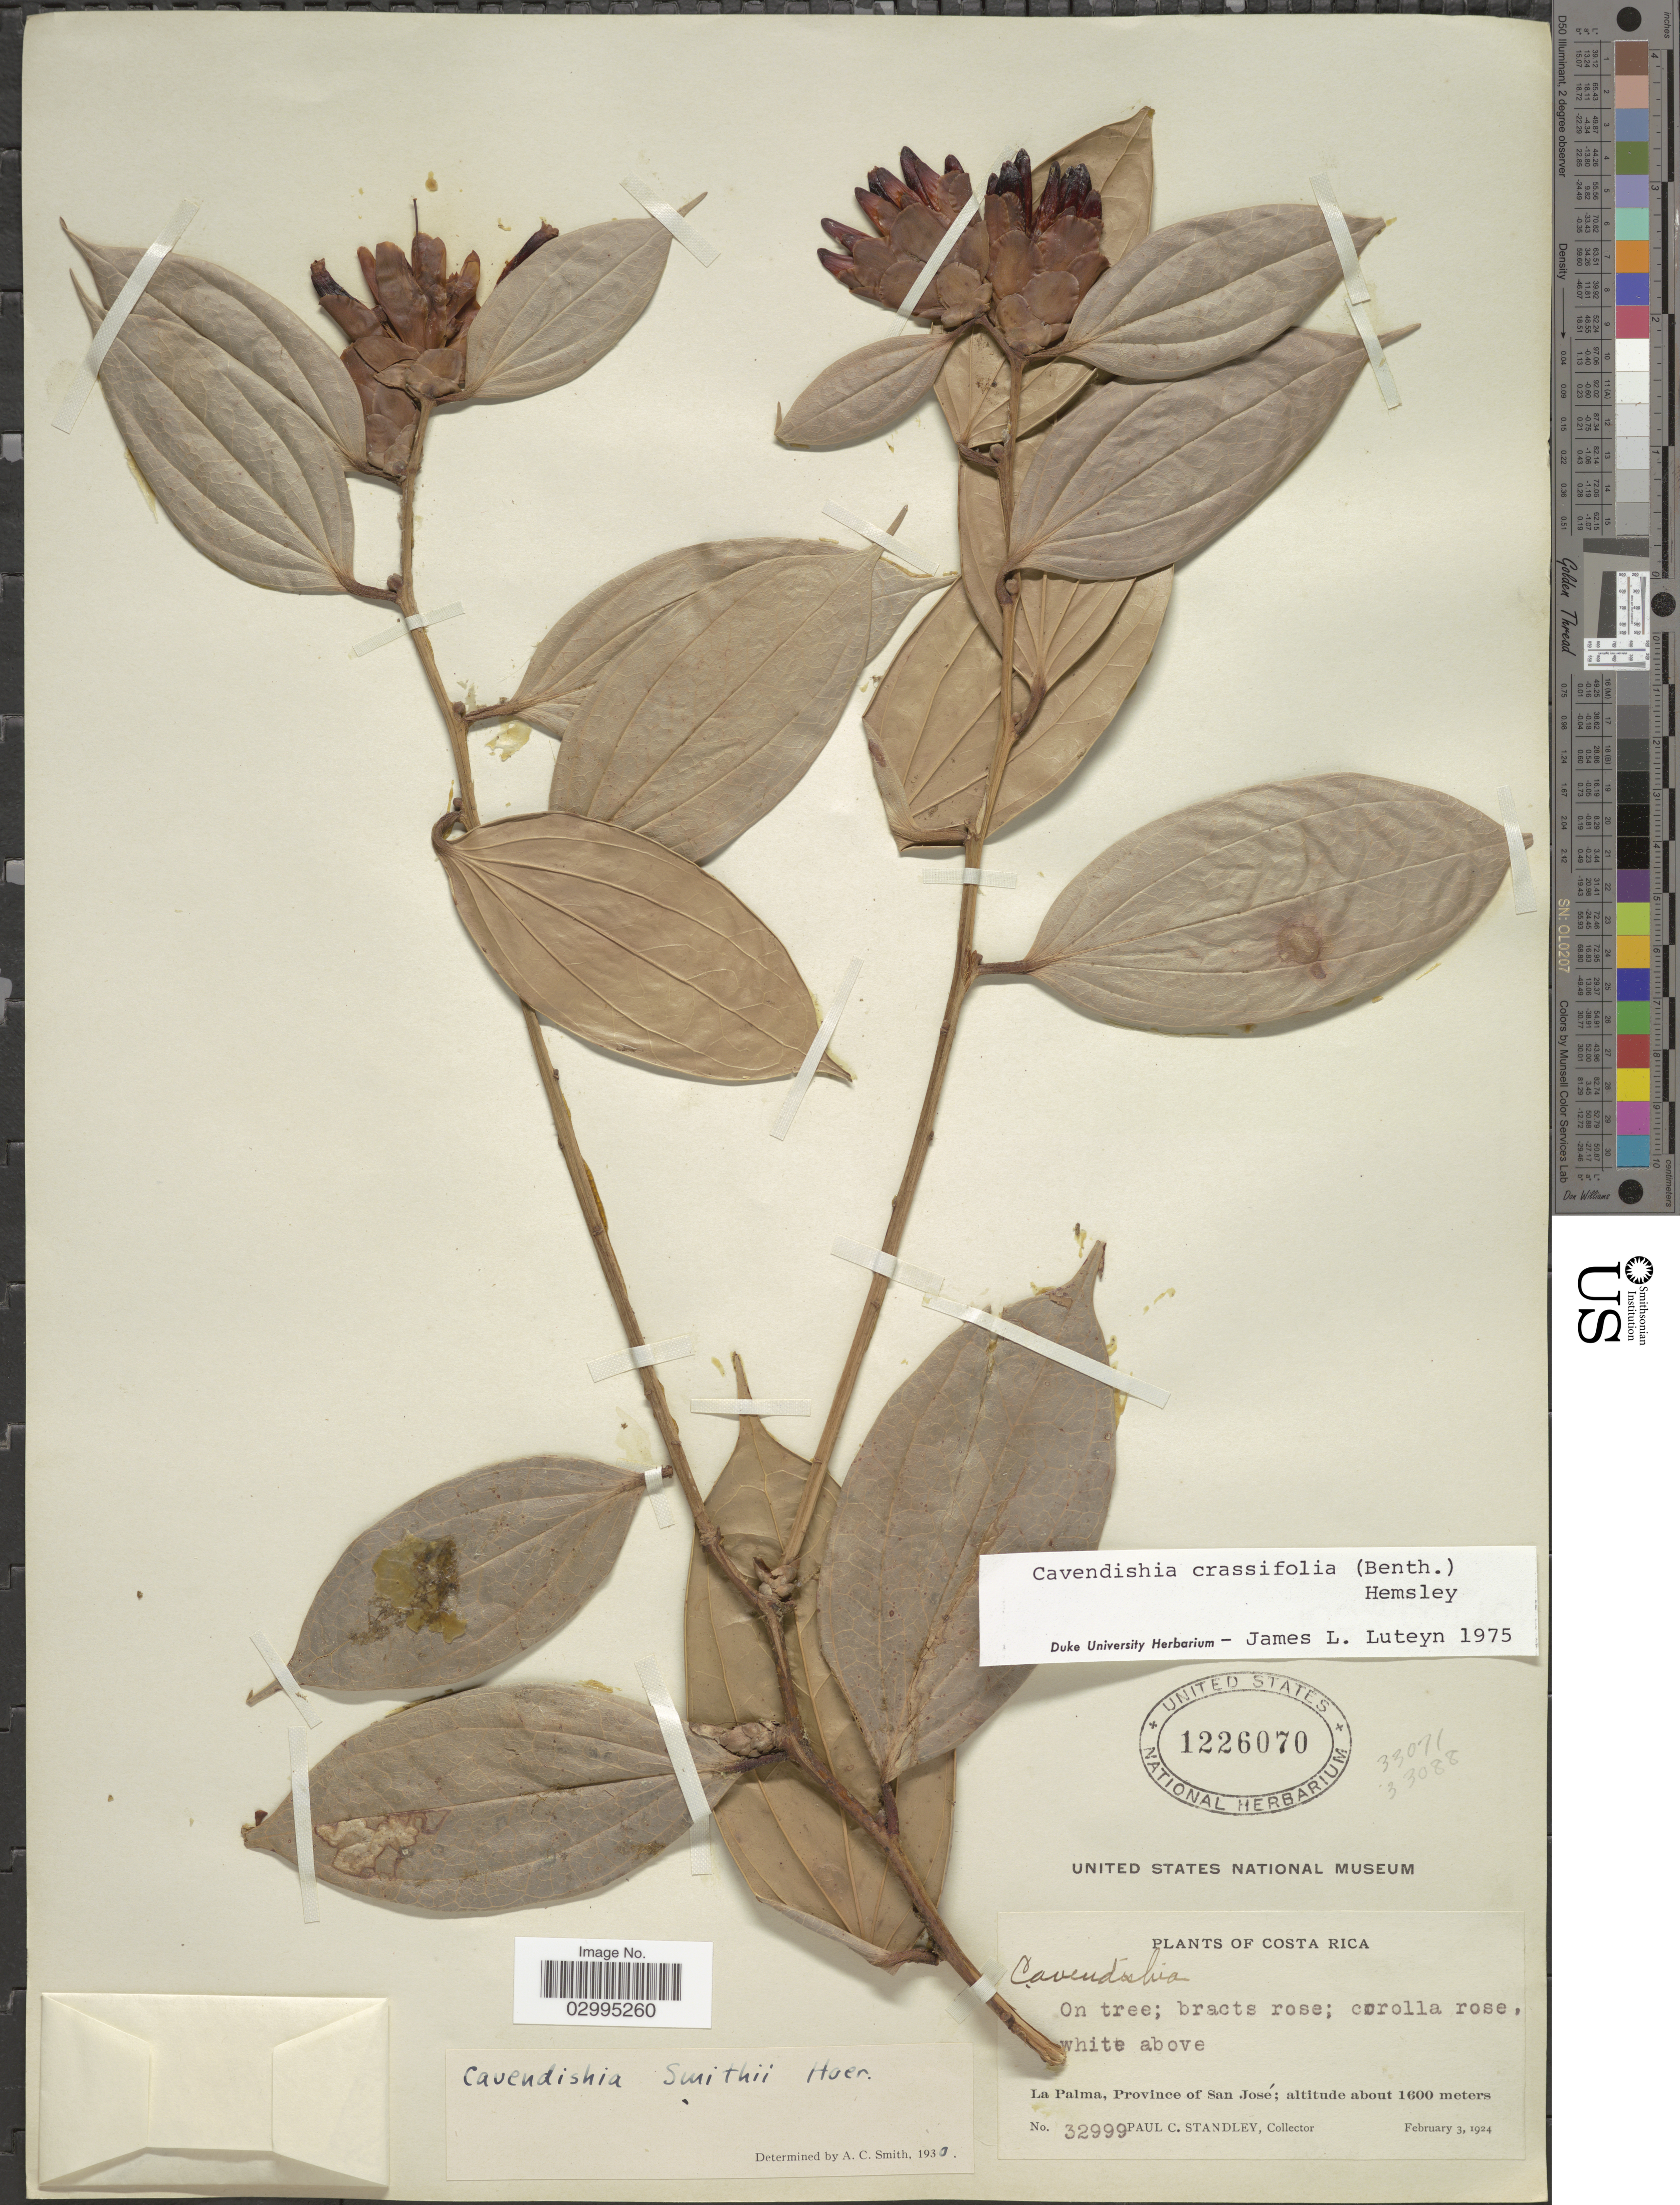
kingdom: Plantae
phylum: Tracheophyta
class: Magnoliopsida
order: Ericales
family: Ericaceae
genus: Cavendishia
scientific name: Cavendishia crassifolia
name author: (Benth.) Hemsl.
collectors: P. C. Standley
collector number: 32999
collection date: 1924-02-03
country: Costa Rica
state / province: San José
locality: La Palma.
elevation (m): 1600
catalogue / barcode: US 1226070